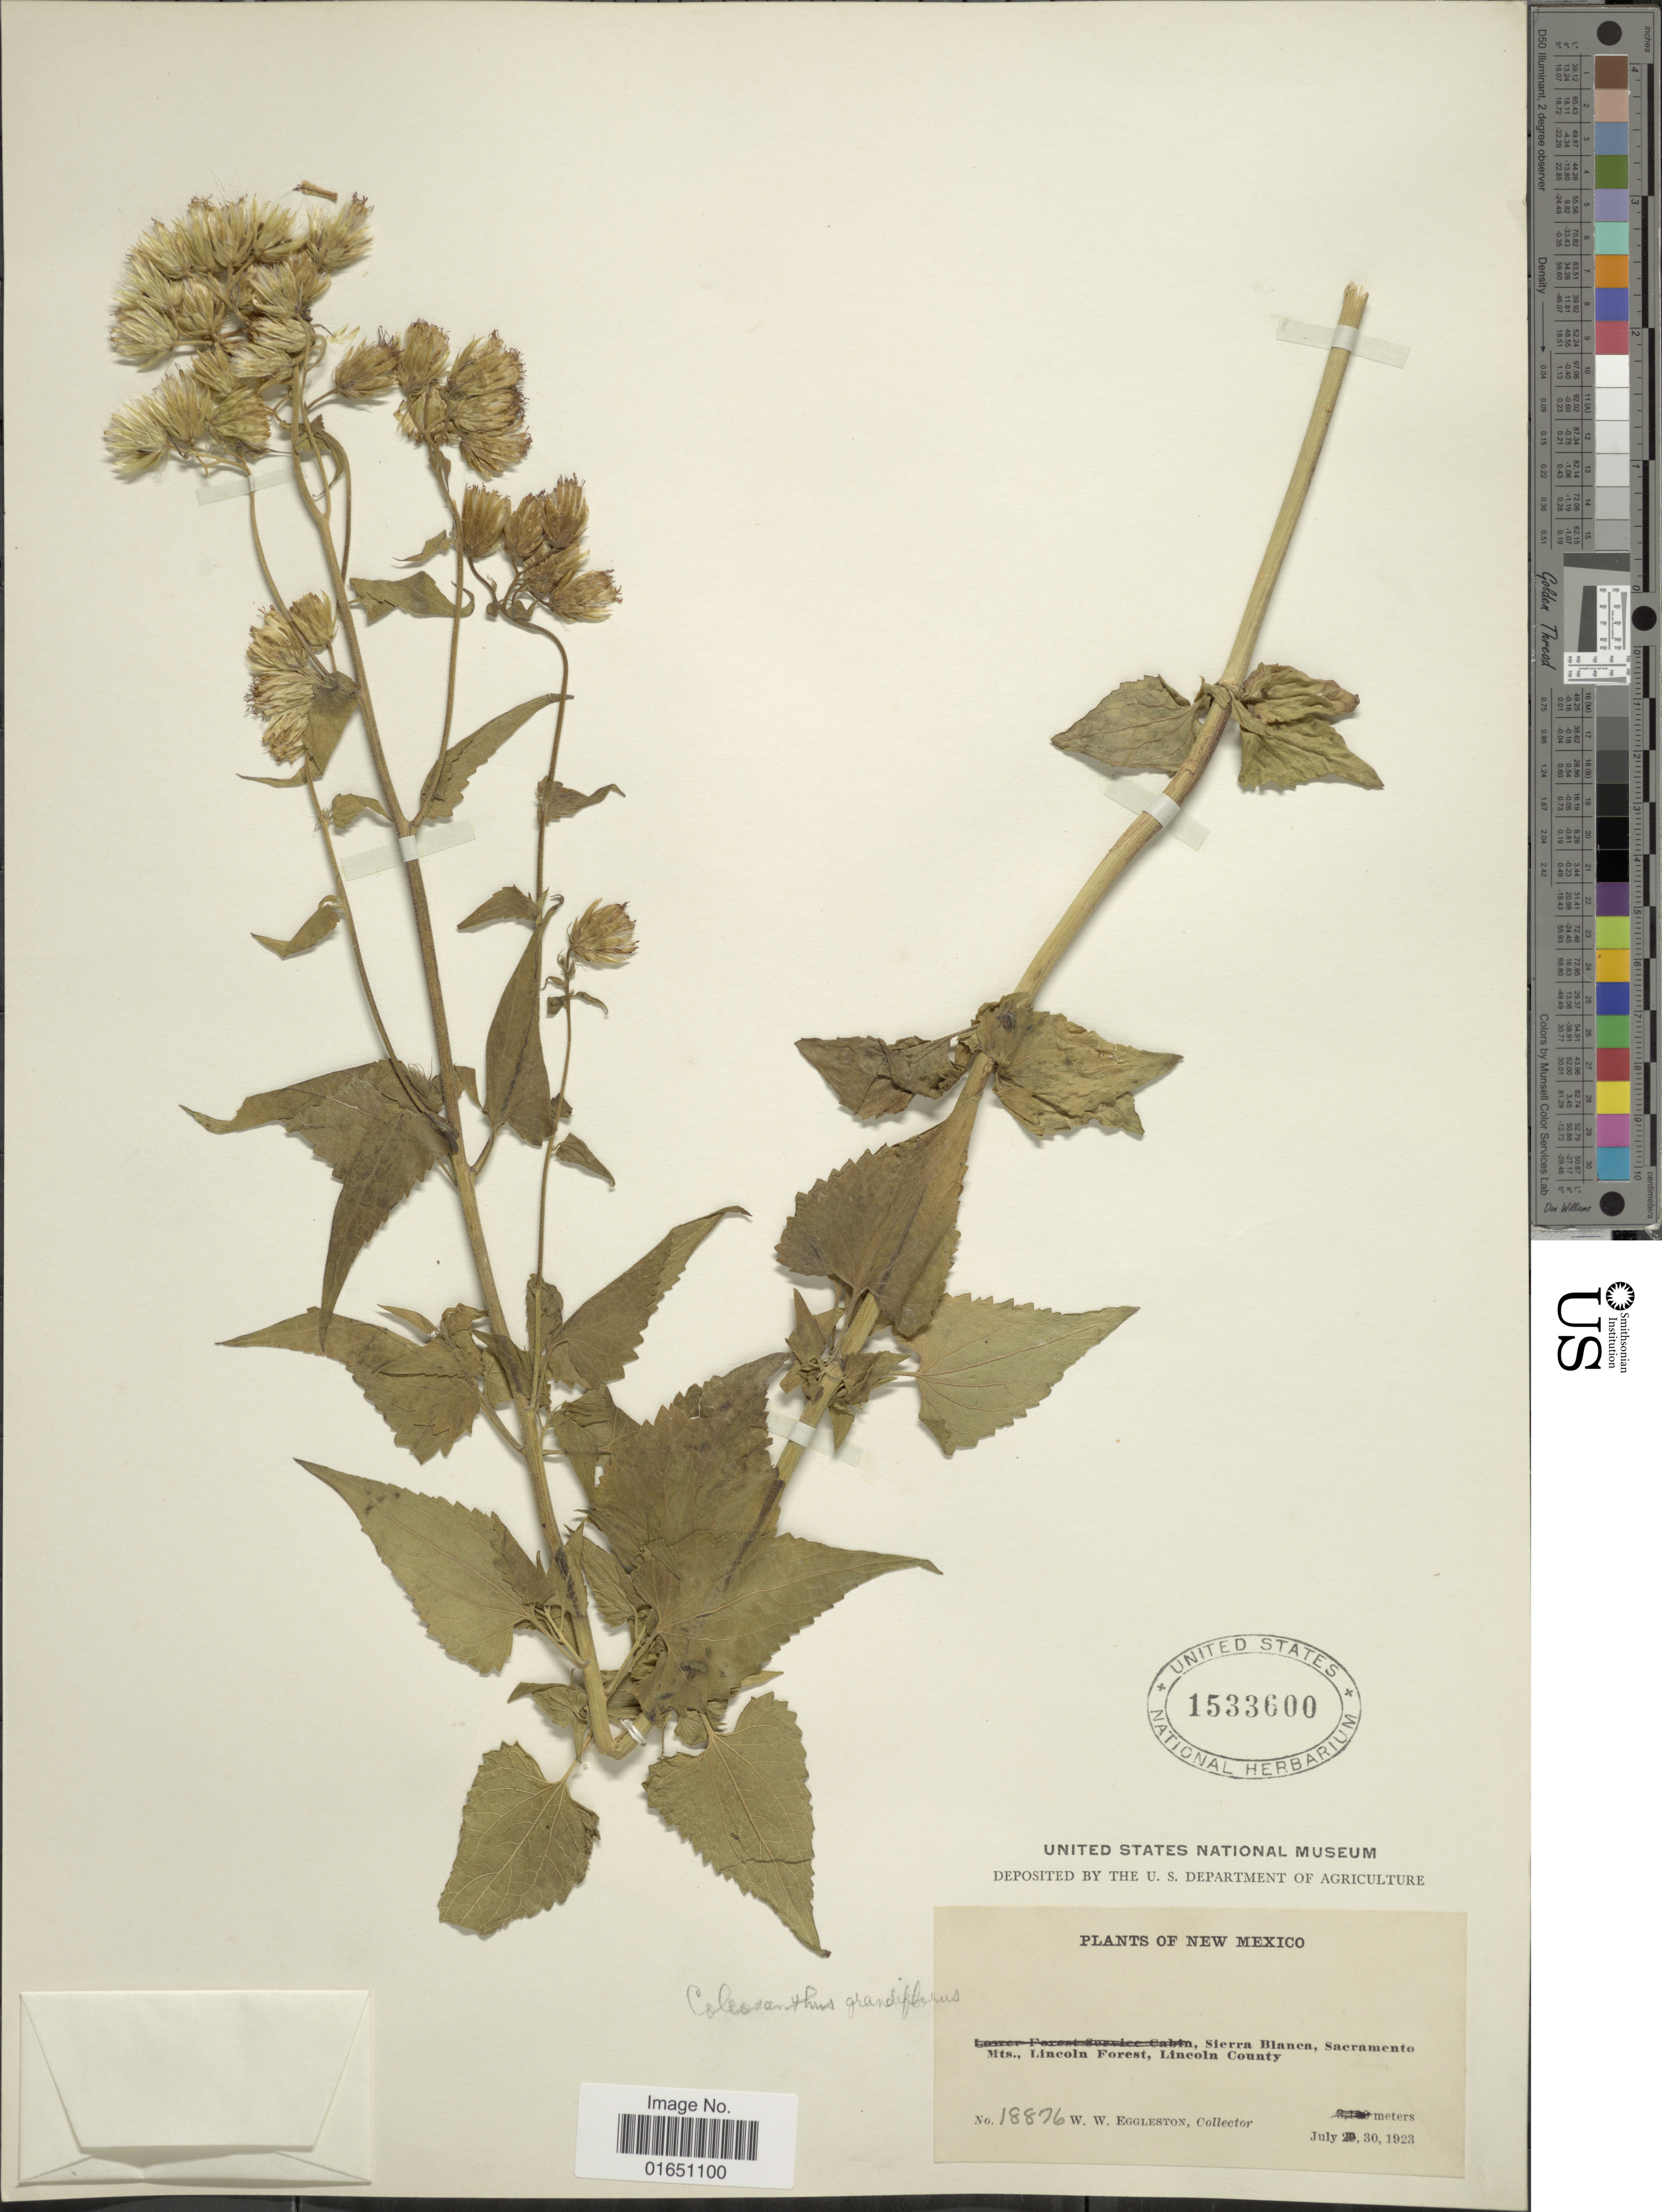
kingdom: Plantae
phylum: Tracheophyta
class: Magnoliopsida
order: Asterales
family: Asteraceae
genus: Brickellia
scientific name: Brickellia grandiflora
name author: (Hook.) Nutt.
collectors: W. W. Eggleston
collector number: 18876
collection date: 1923-07-30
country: United States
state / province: New Mexico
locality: Sierra Blanca, Sacramento Mts., Lincoln Forest, Lincoln County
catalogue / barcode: US 1533600